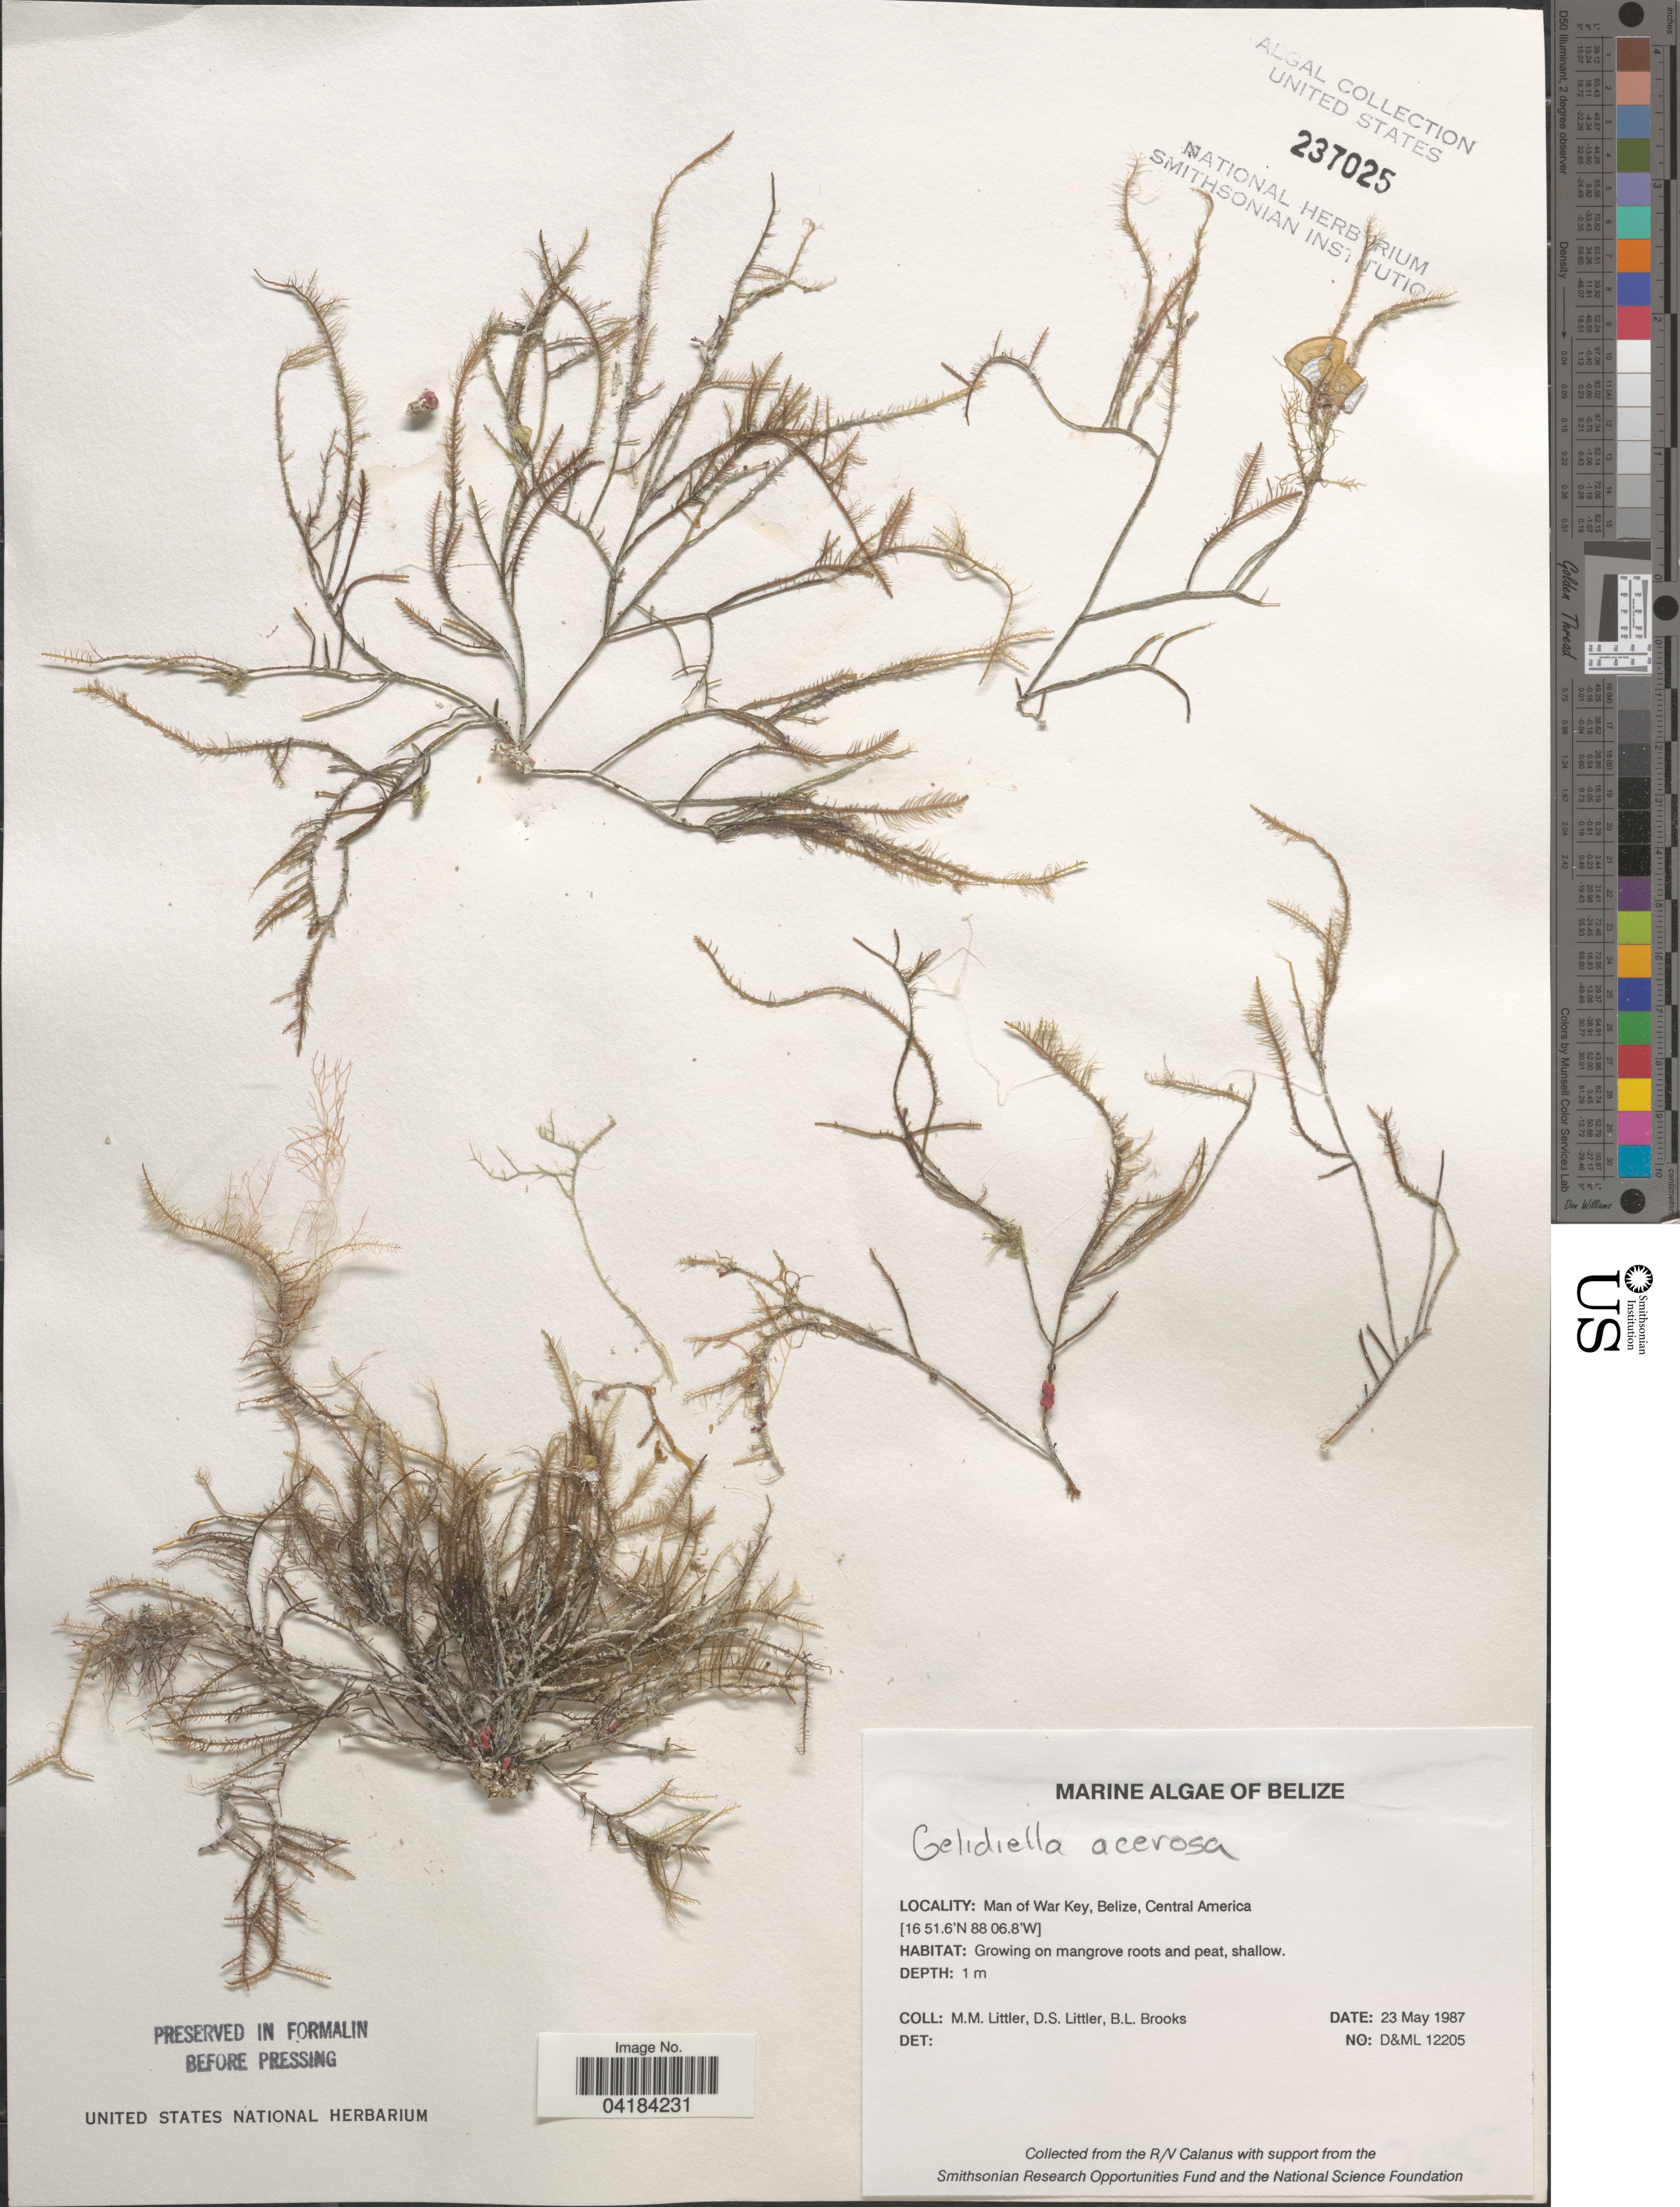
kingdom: Plantae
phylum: Rhodophyta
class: Florideophyceae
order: Gelidiales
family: Gelidiellaceae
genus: Gelidiella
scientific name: Gelidiella acerosa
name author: (Forssk.) Feldmann & G. Hamel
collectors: D. S. Littler & B. Brooks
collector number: D&ML12205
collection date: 1987-05-23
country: Belize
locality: Man of War Key.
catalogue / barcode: US 237025